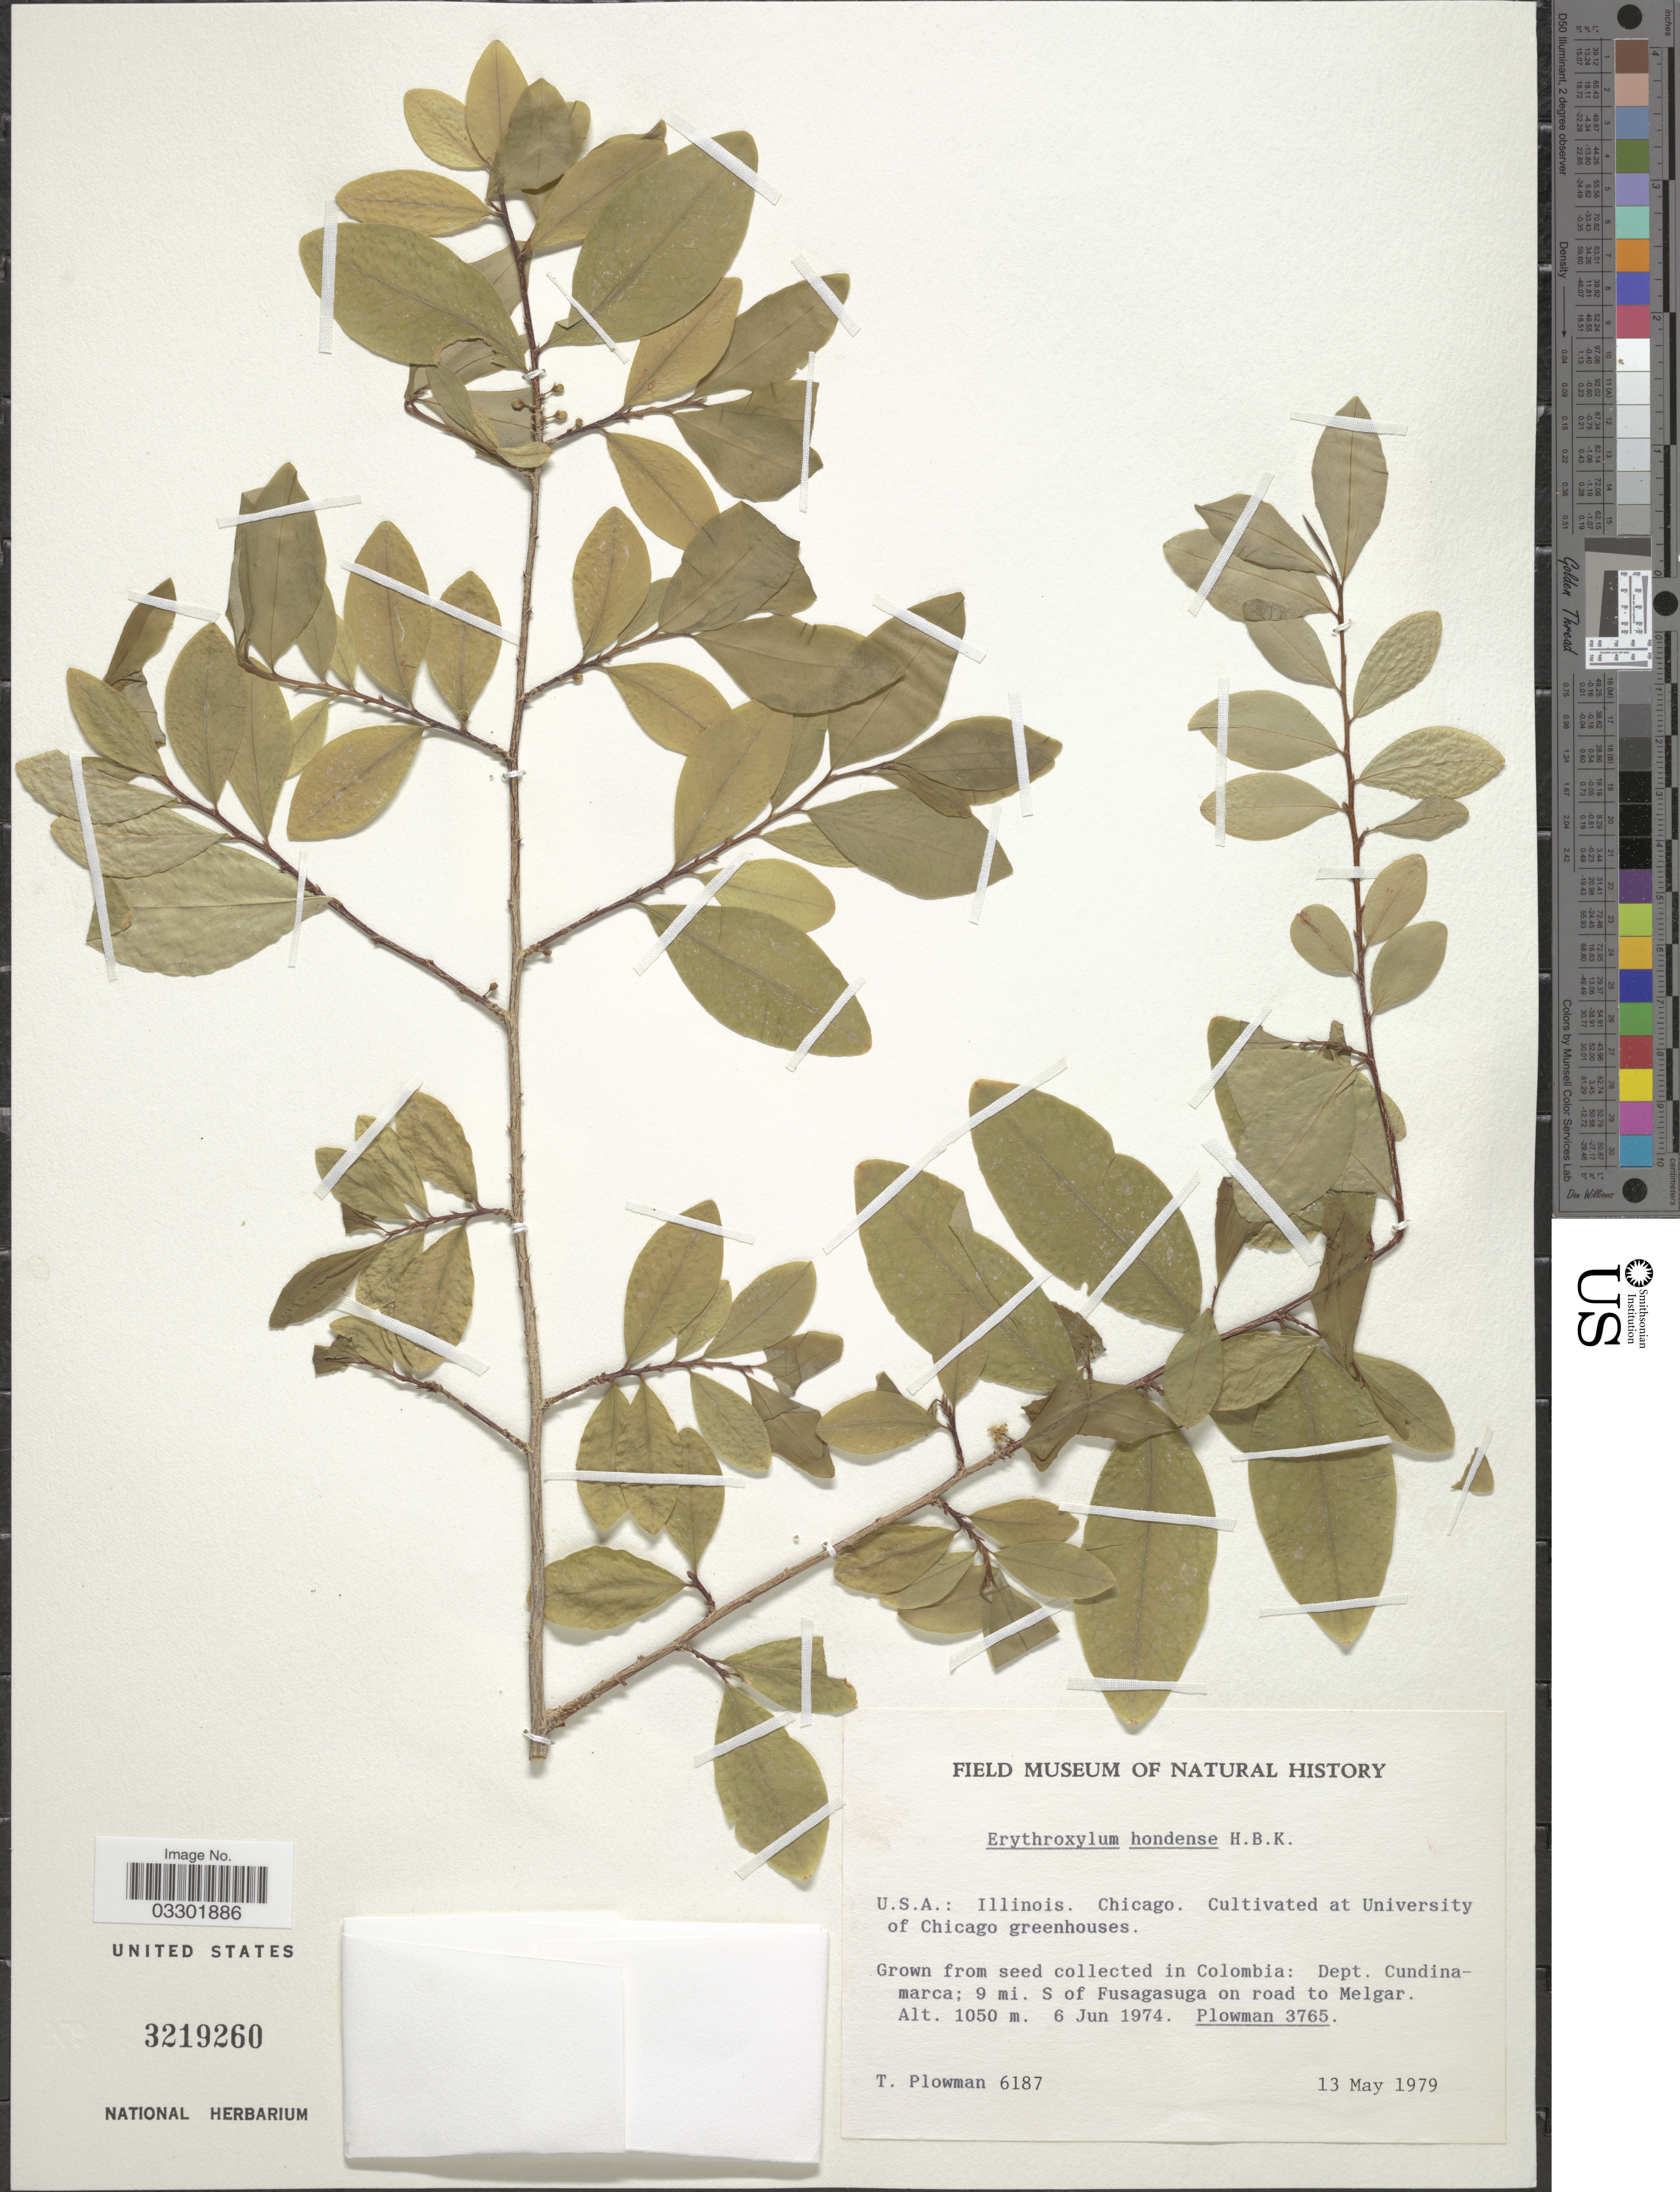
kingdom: Plantae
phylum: Tracheophyta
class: Magnoliopsida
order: Malpighiales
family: Erythroxylaceae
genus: Erythroxylum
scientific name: Erythroxylum hondense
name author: Kunth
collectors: T. Plowman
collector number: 6187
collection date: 1979-05-13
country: United States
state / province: Illinois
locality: Chicago. Cultivated at University of Chicago greenhouses.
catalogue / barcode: US 3219260